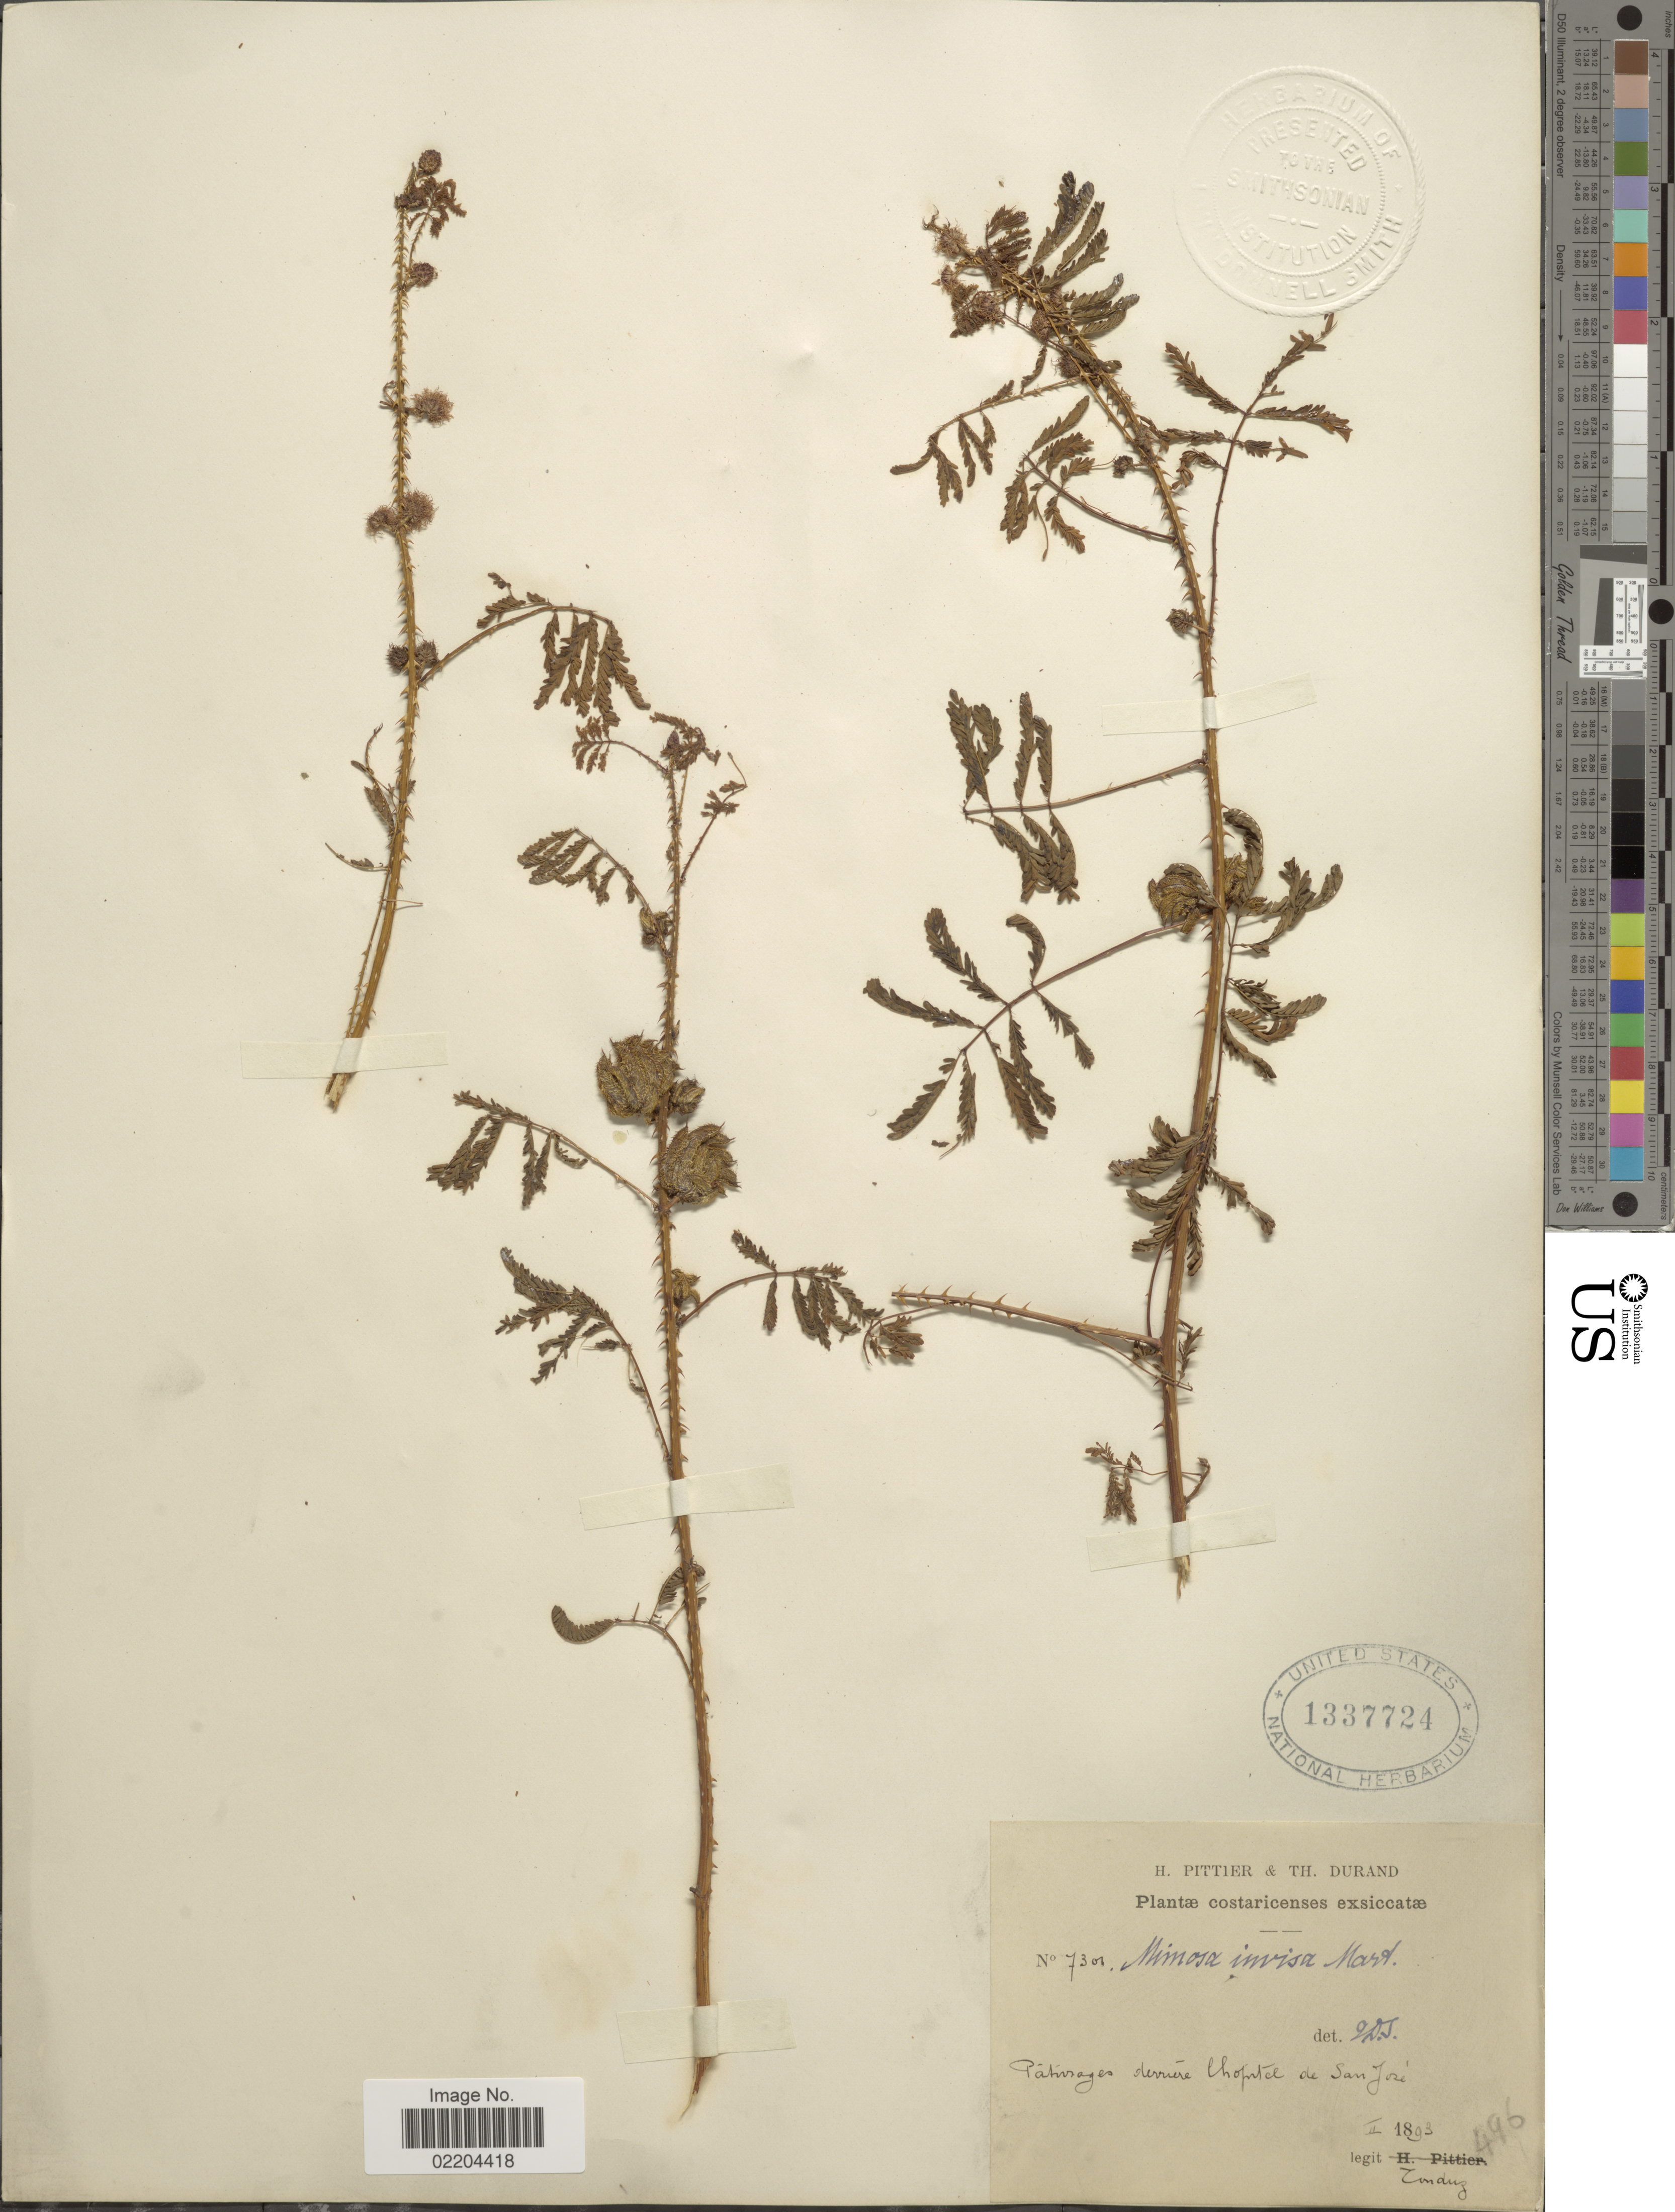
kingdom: Plantae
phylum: Tracheophyta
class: Magnoliopsida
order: Fabales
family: Fabaceae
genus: Mimosa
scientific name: Mimosa invisa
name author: Mart. ex Colla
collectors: A. Tonduz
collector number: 7301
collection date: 1893-02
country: Costa Rica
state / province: San José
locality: Pâturages derrière l'hôpital de San José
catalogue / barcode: US 1337724